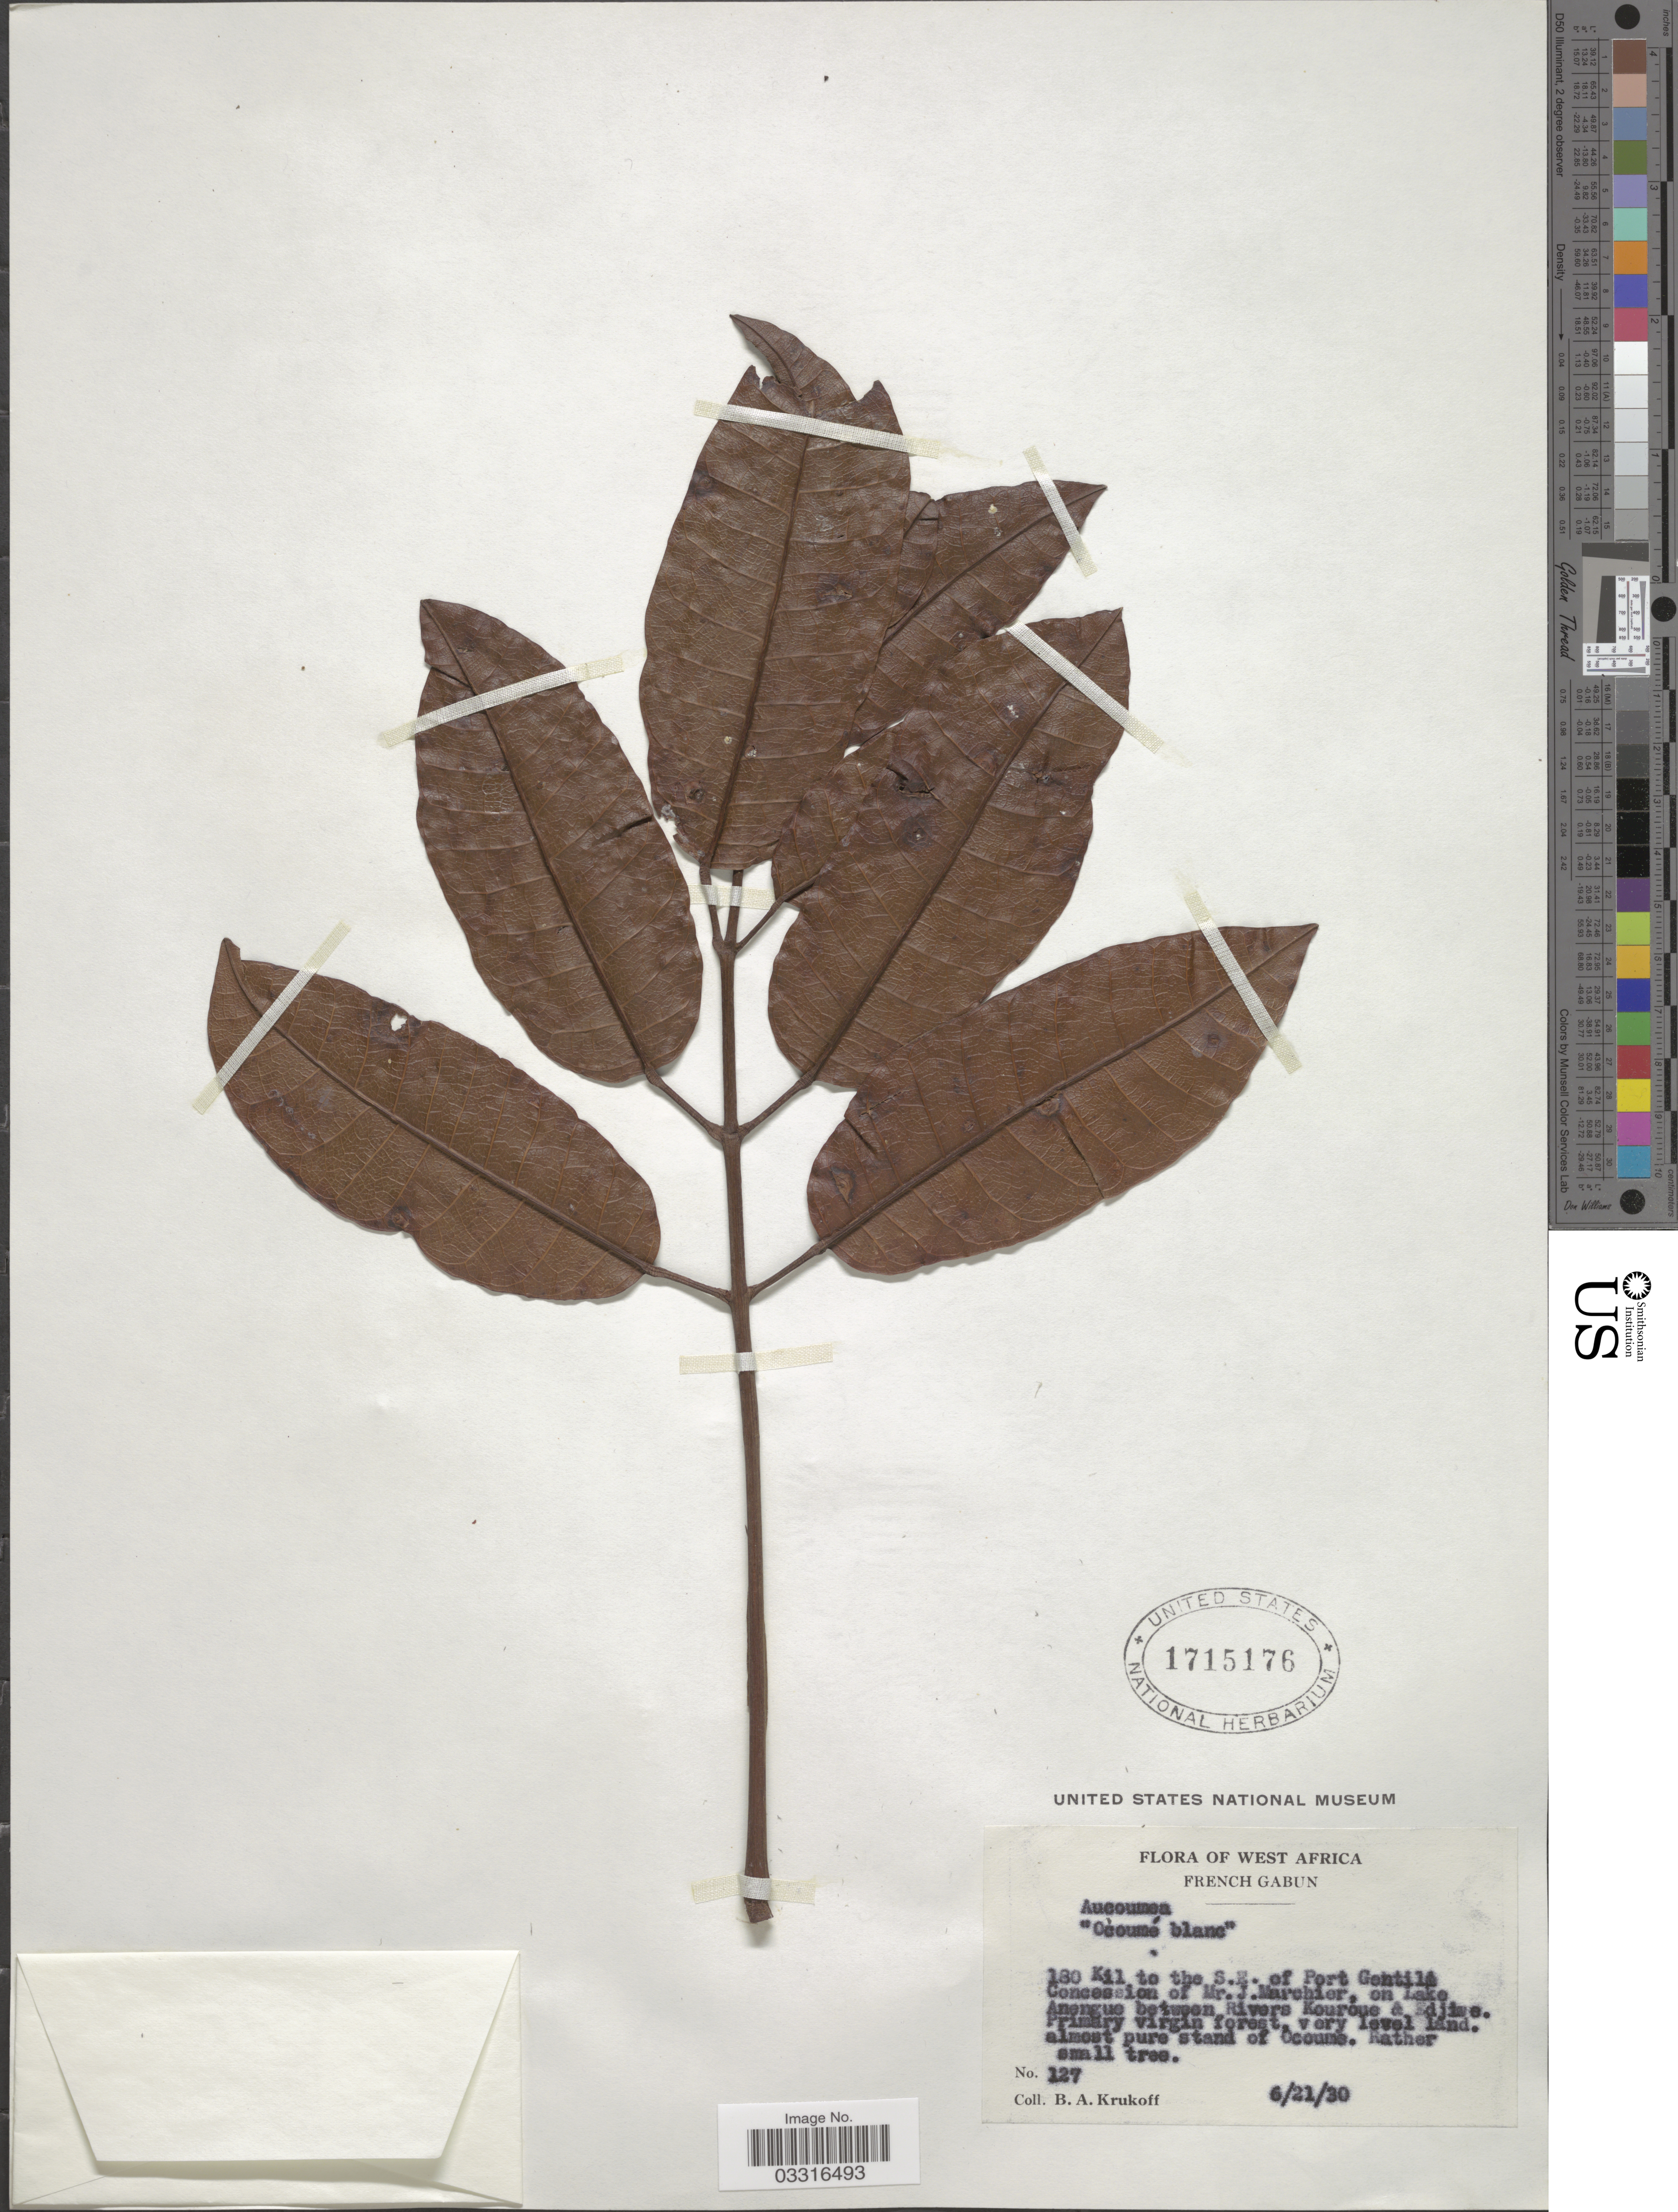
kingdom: Plantae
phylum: Tracheophyta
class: Magnoliopsida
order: Sapindales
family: Burseraceae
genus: Aucoumea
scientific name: Aucoumea sp.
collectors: B. A. Krukoff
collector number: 127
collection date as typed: Transcribed d/m/y: 21/6/30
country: Gabon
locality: West Africa. French Gabun. 180 Kil to the S. E. of Port Gentili Concession of Mr. J. Marchier on Lake Anengue between Rivers Kouroue & Edjiwe.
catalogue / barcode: US 1715176